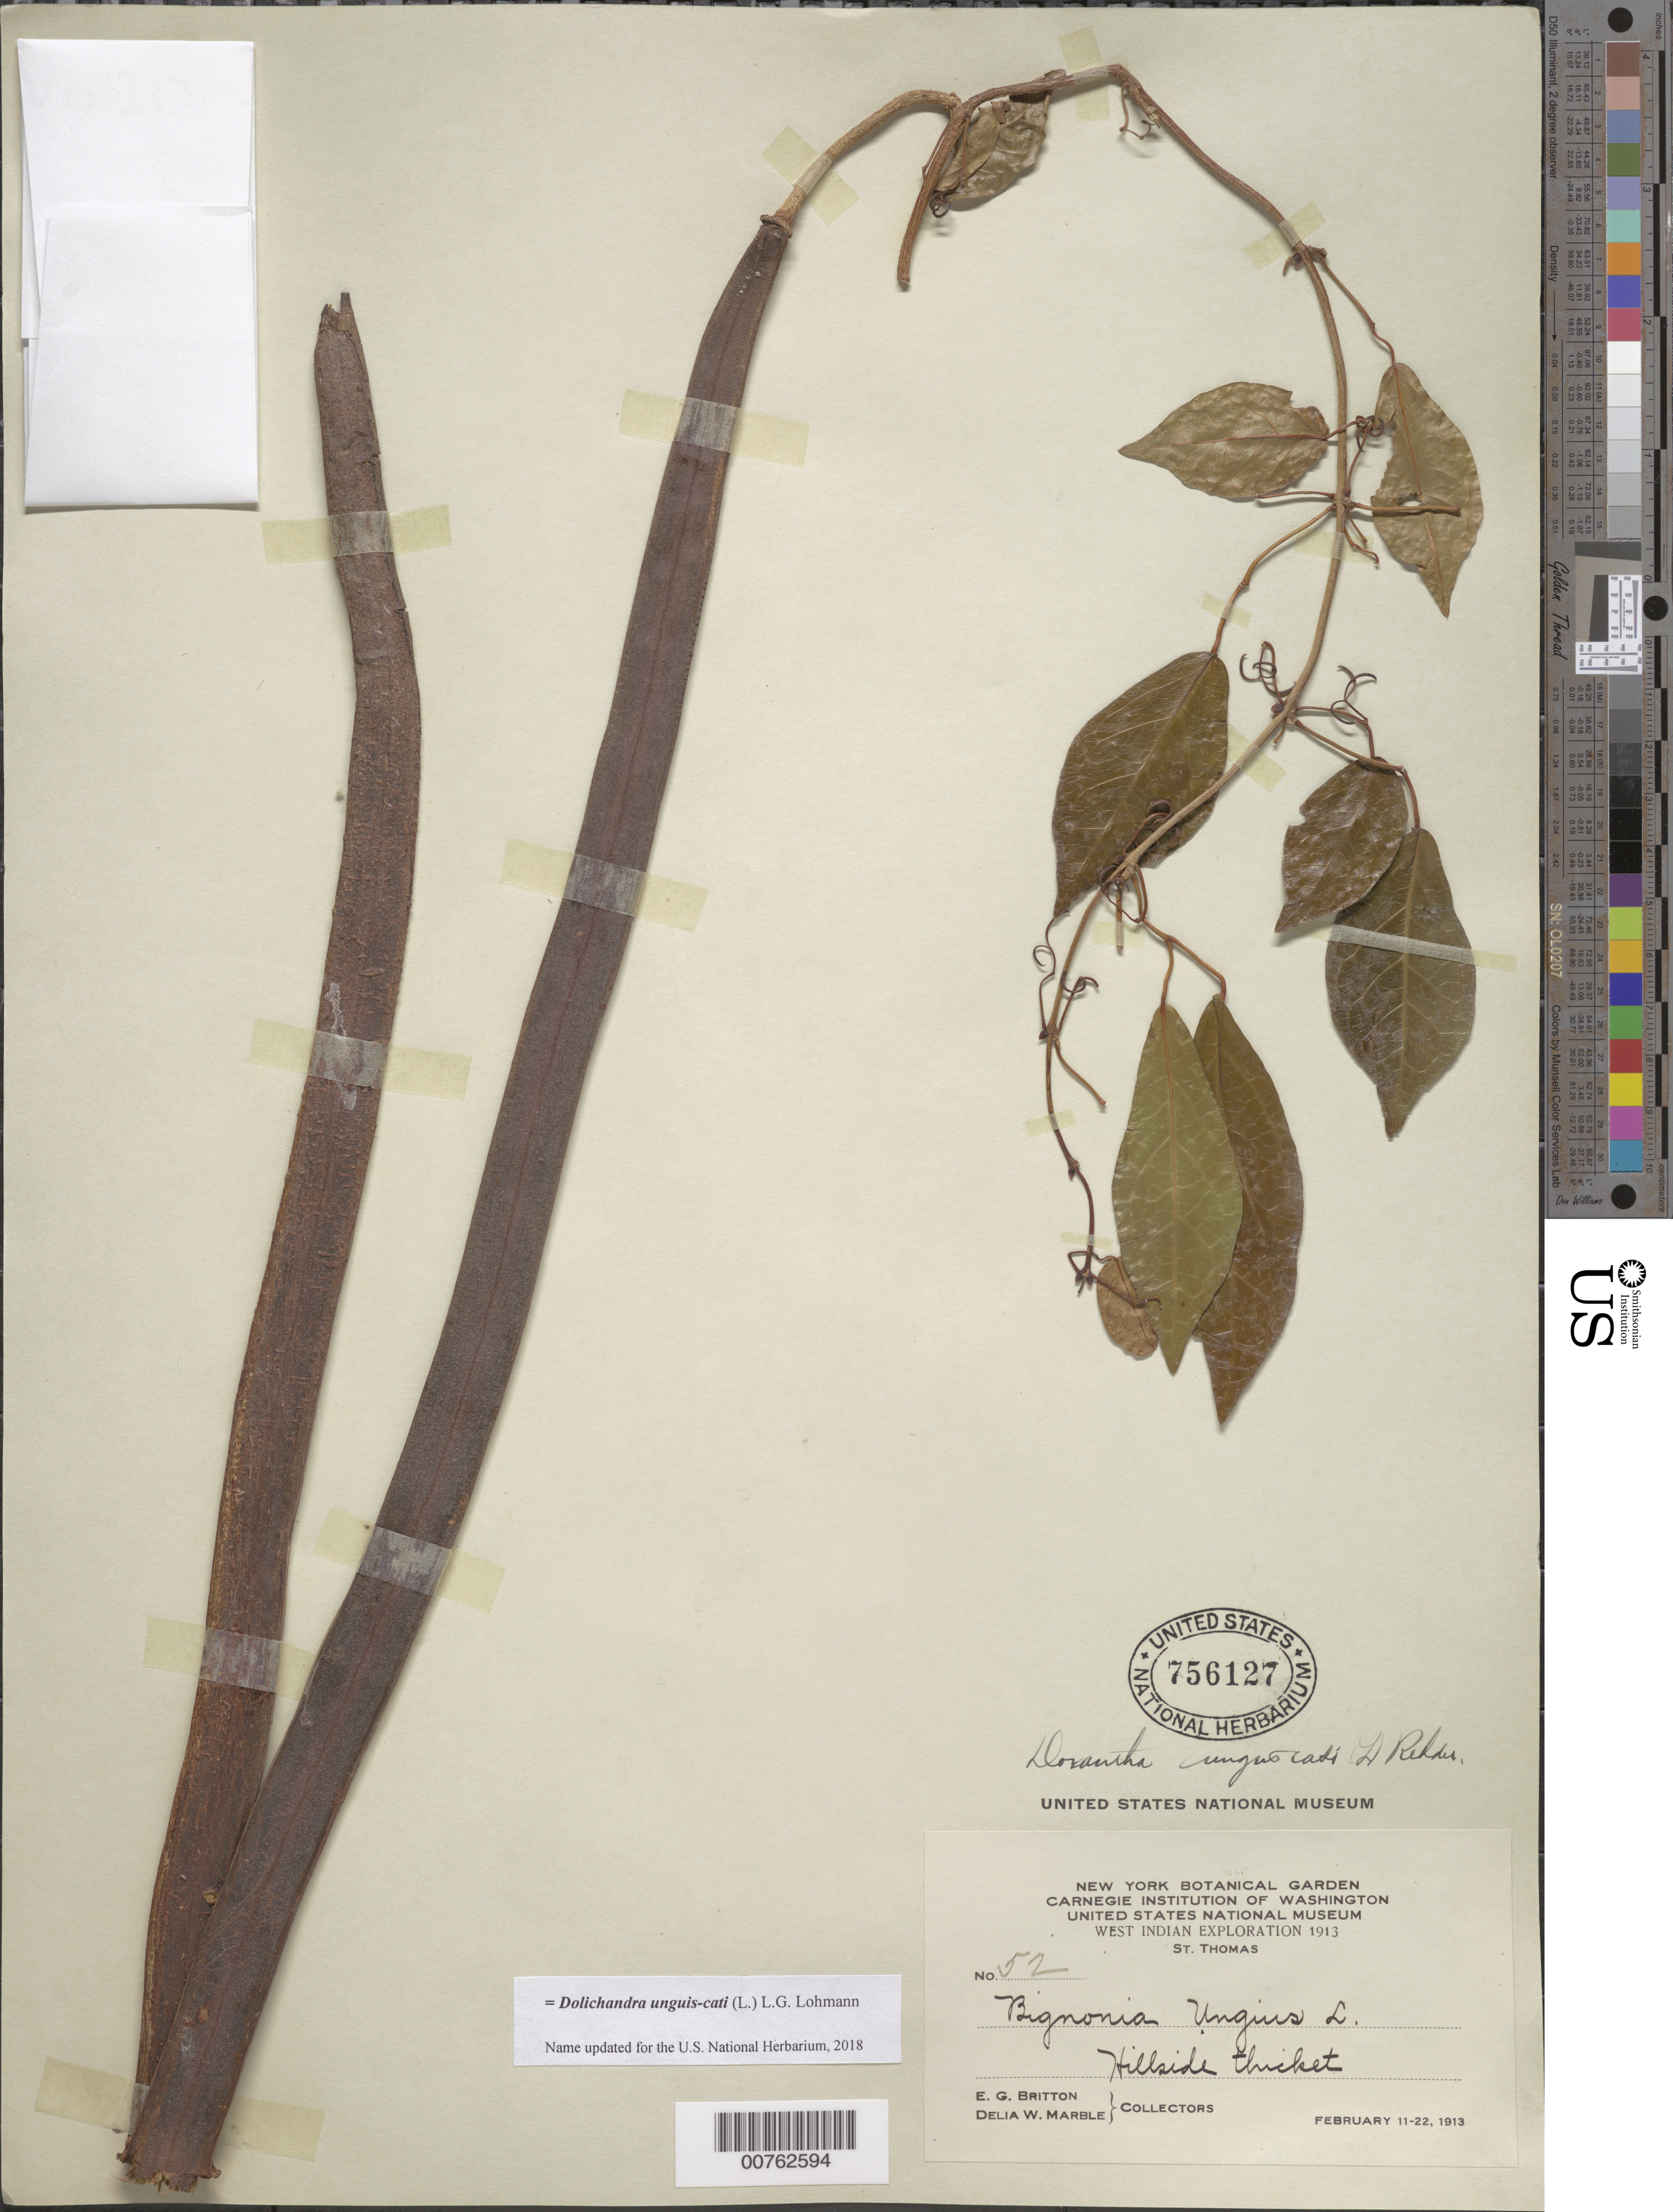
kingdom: Plantae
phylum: Tracheophyta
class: Magnoliopsida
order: Lamiales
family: Bignoniaceae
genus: Dolichandra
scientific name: Dolichandra unguis-cati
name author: (L.) L.G. Lohmann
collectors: E. G. Britton & D. W. Marble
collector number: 52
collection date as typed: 11 Feb 1913 to 22 Feb 1913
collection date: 1913-02-11/1913-02-22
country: U.S. Virgin Islands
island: St. Thomas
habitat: Hillside thicket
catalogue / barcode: US 756127